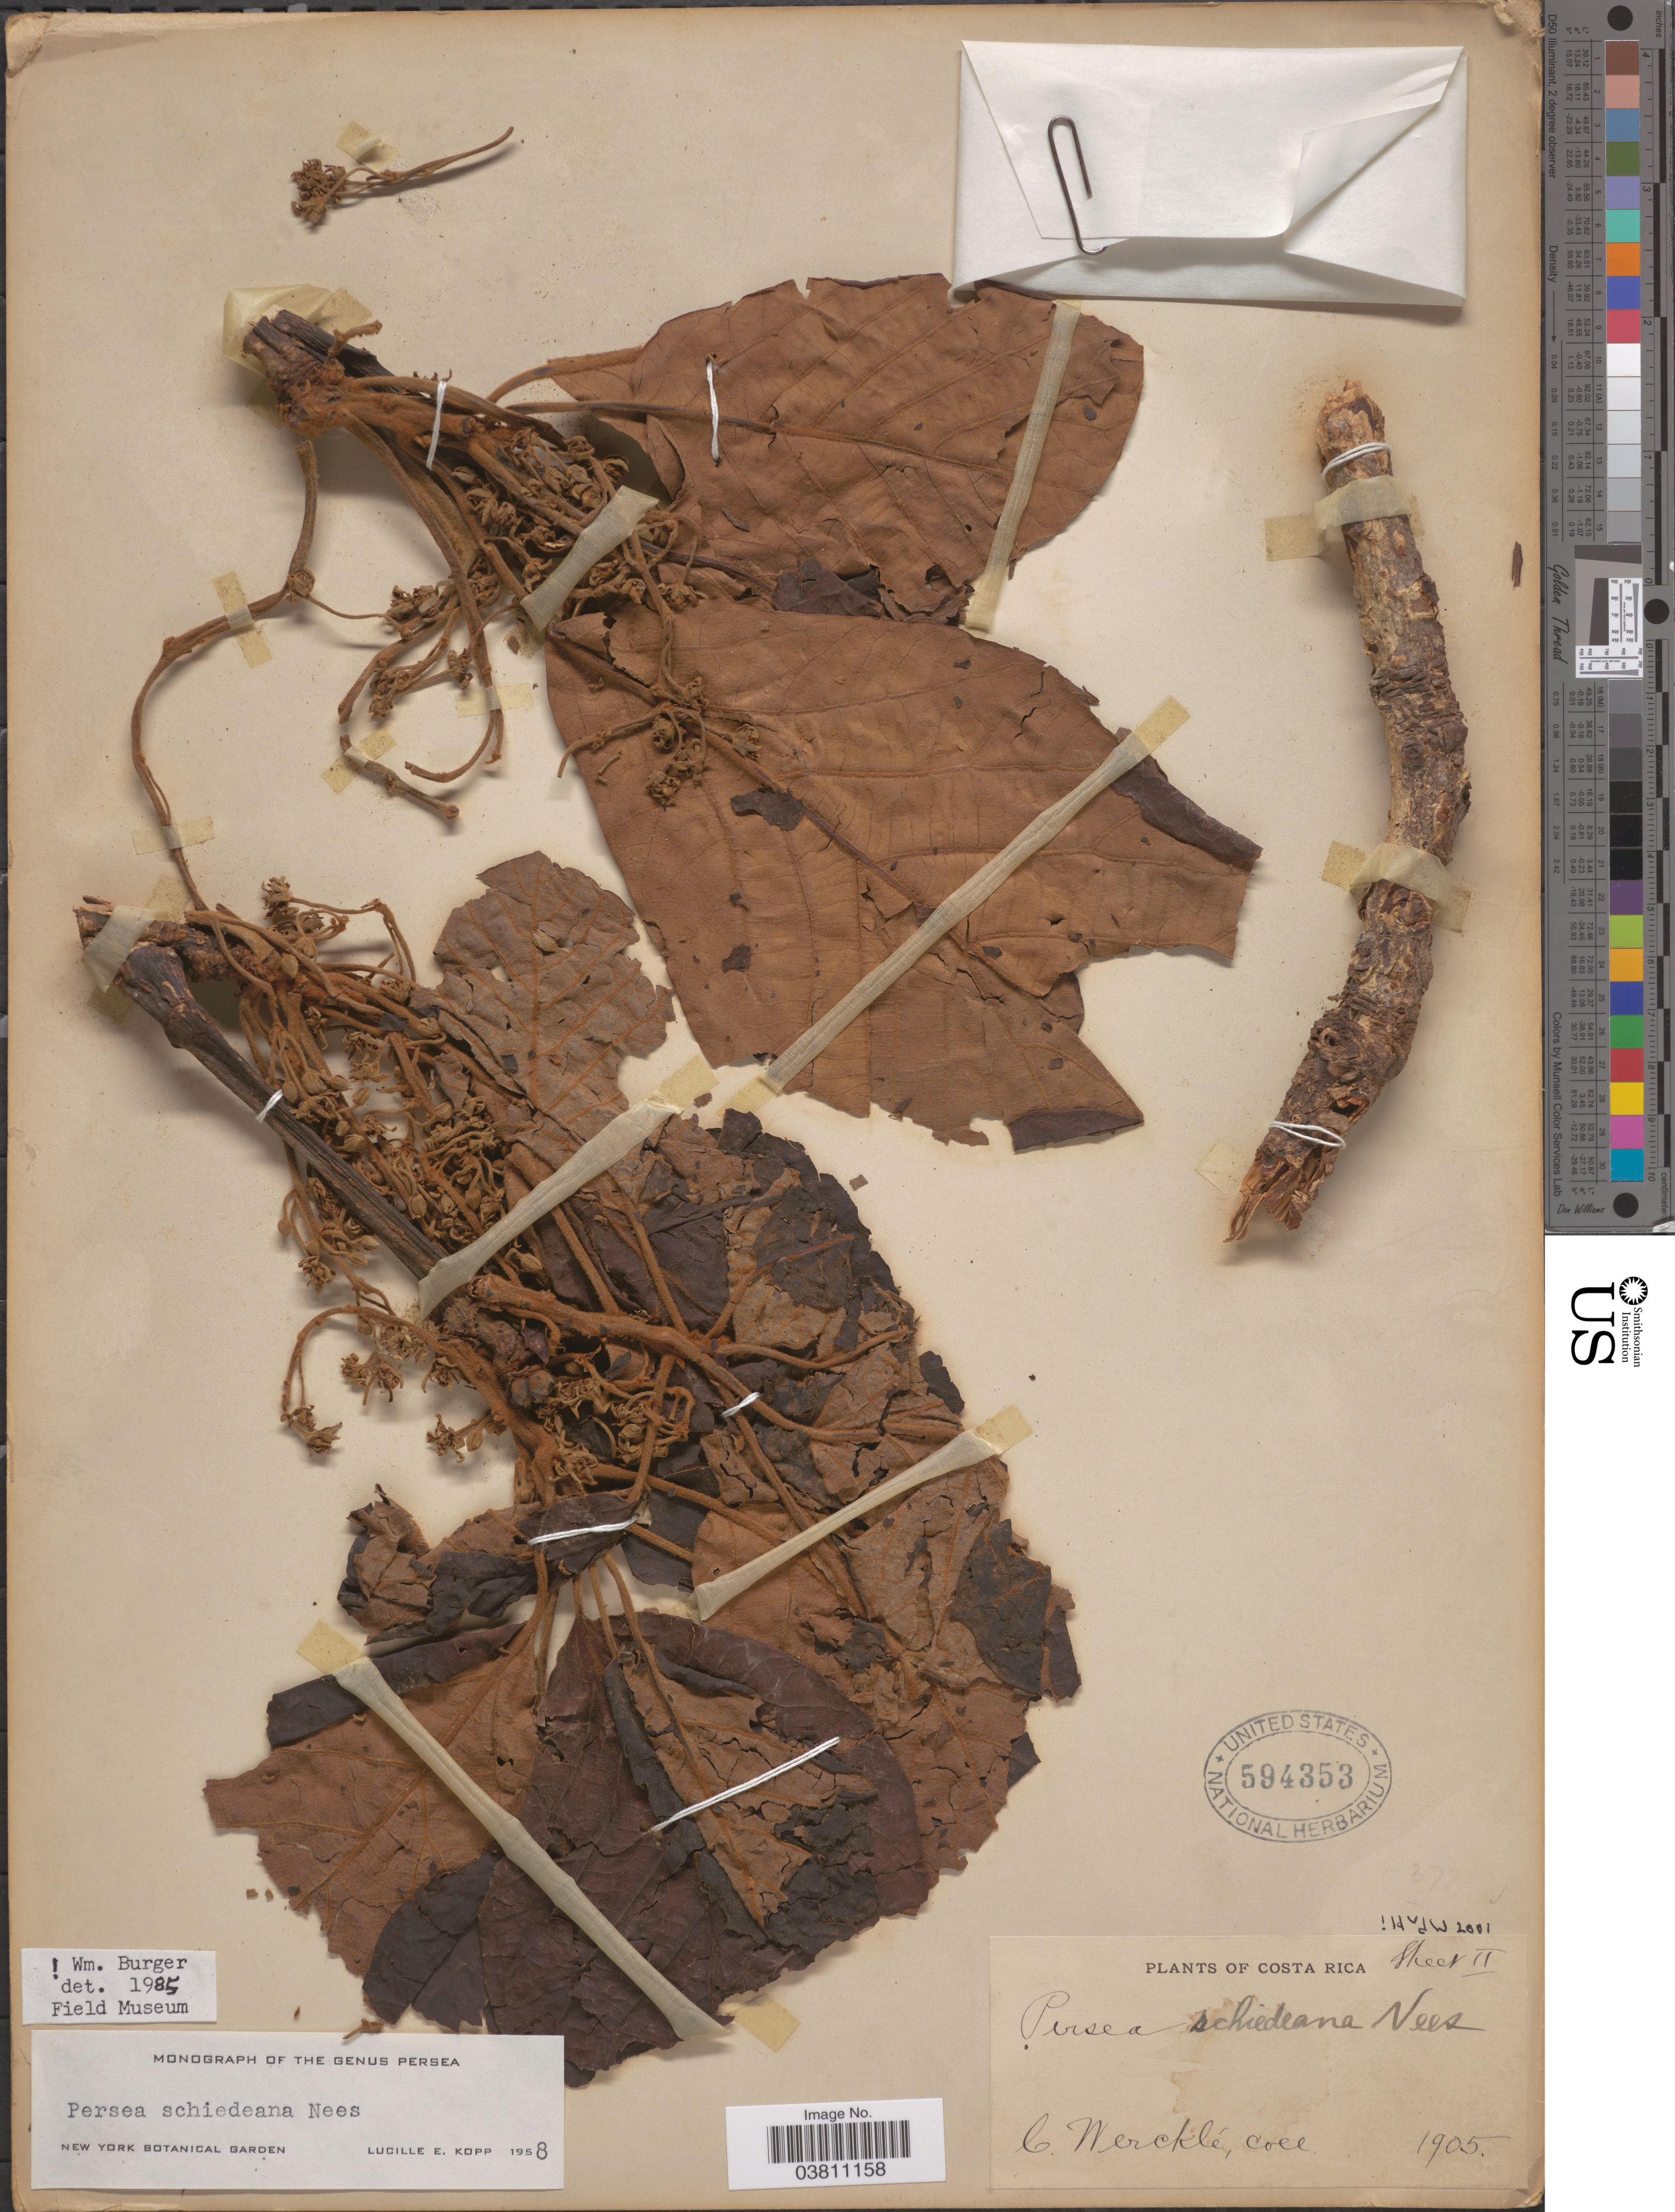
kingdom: Plantae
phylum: Tracheophyta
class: Magnoliopsida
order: Laurales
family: Lauraceae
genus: Persea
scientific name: Persea schiediana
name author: Nees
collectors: C. Wercklé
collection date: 1905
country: Costa Rica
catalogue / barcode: US 594353